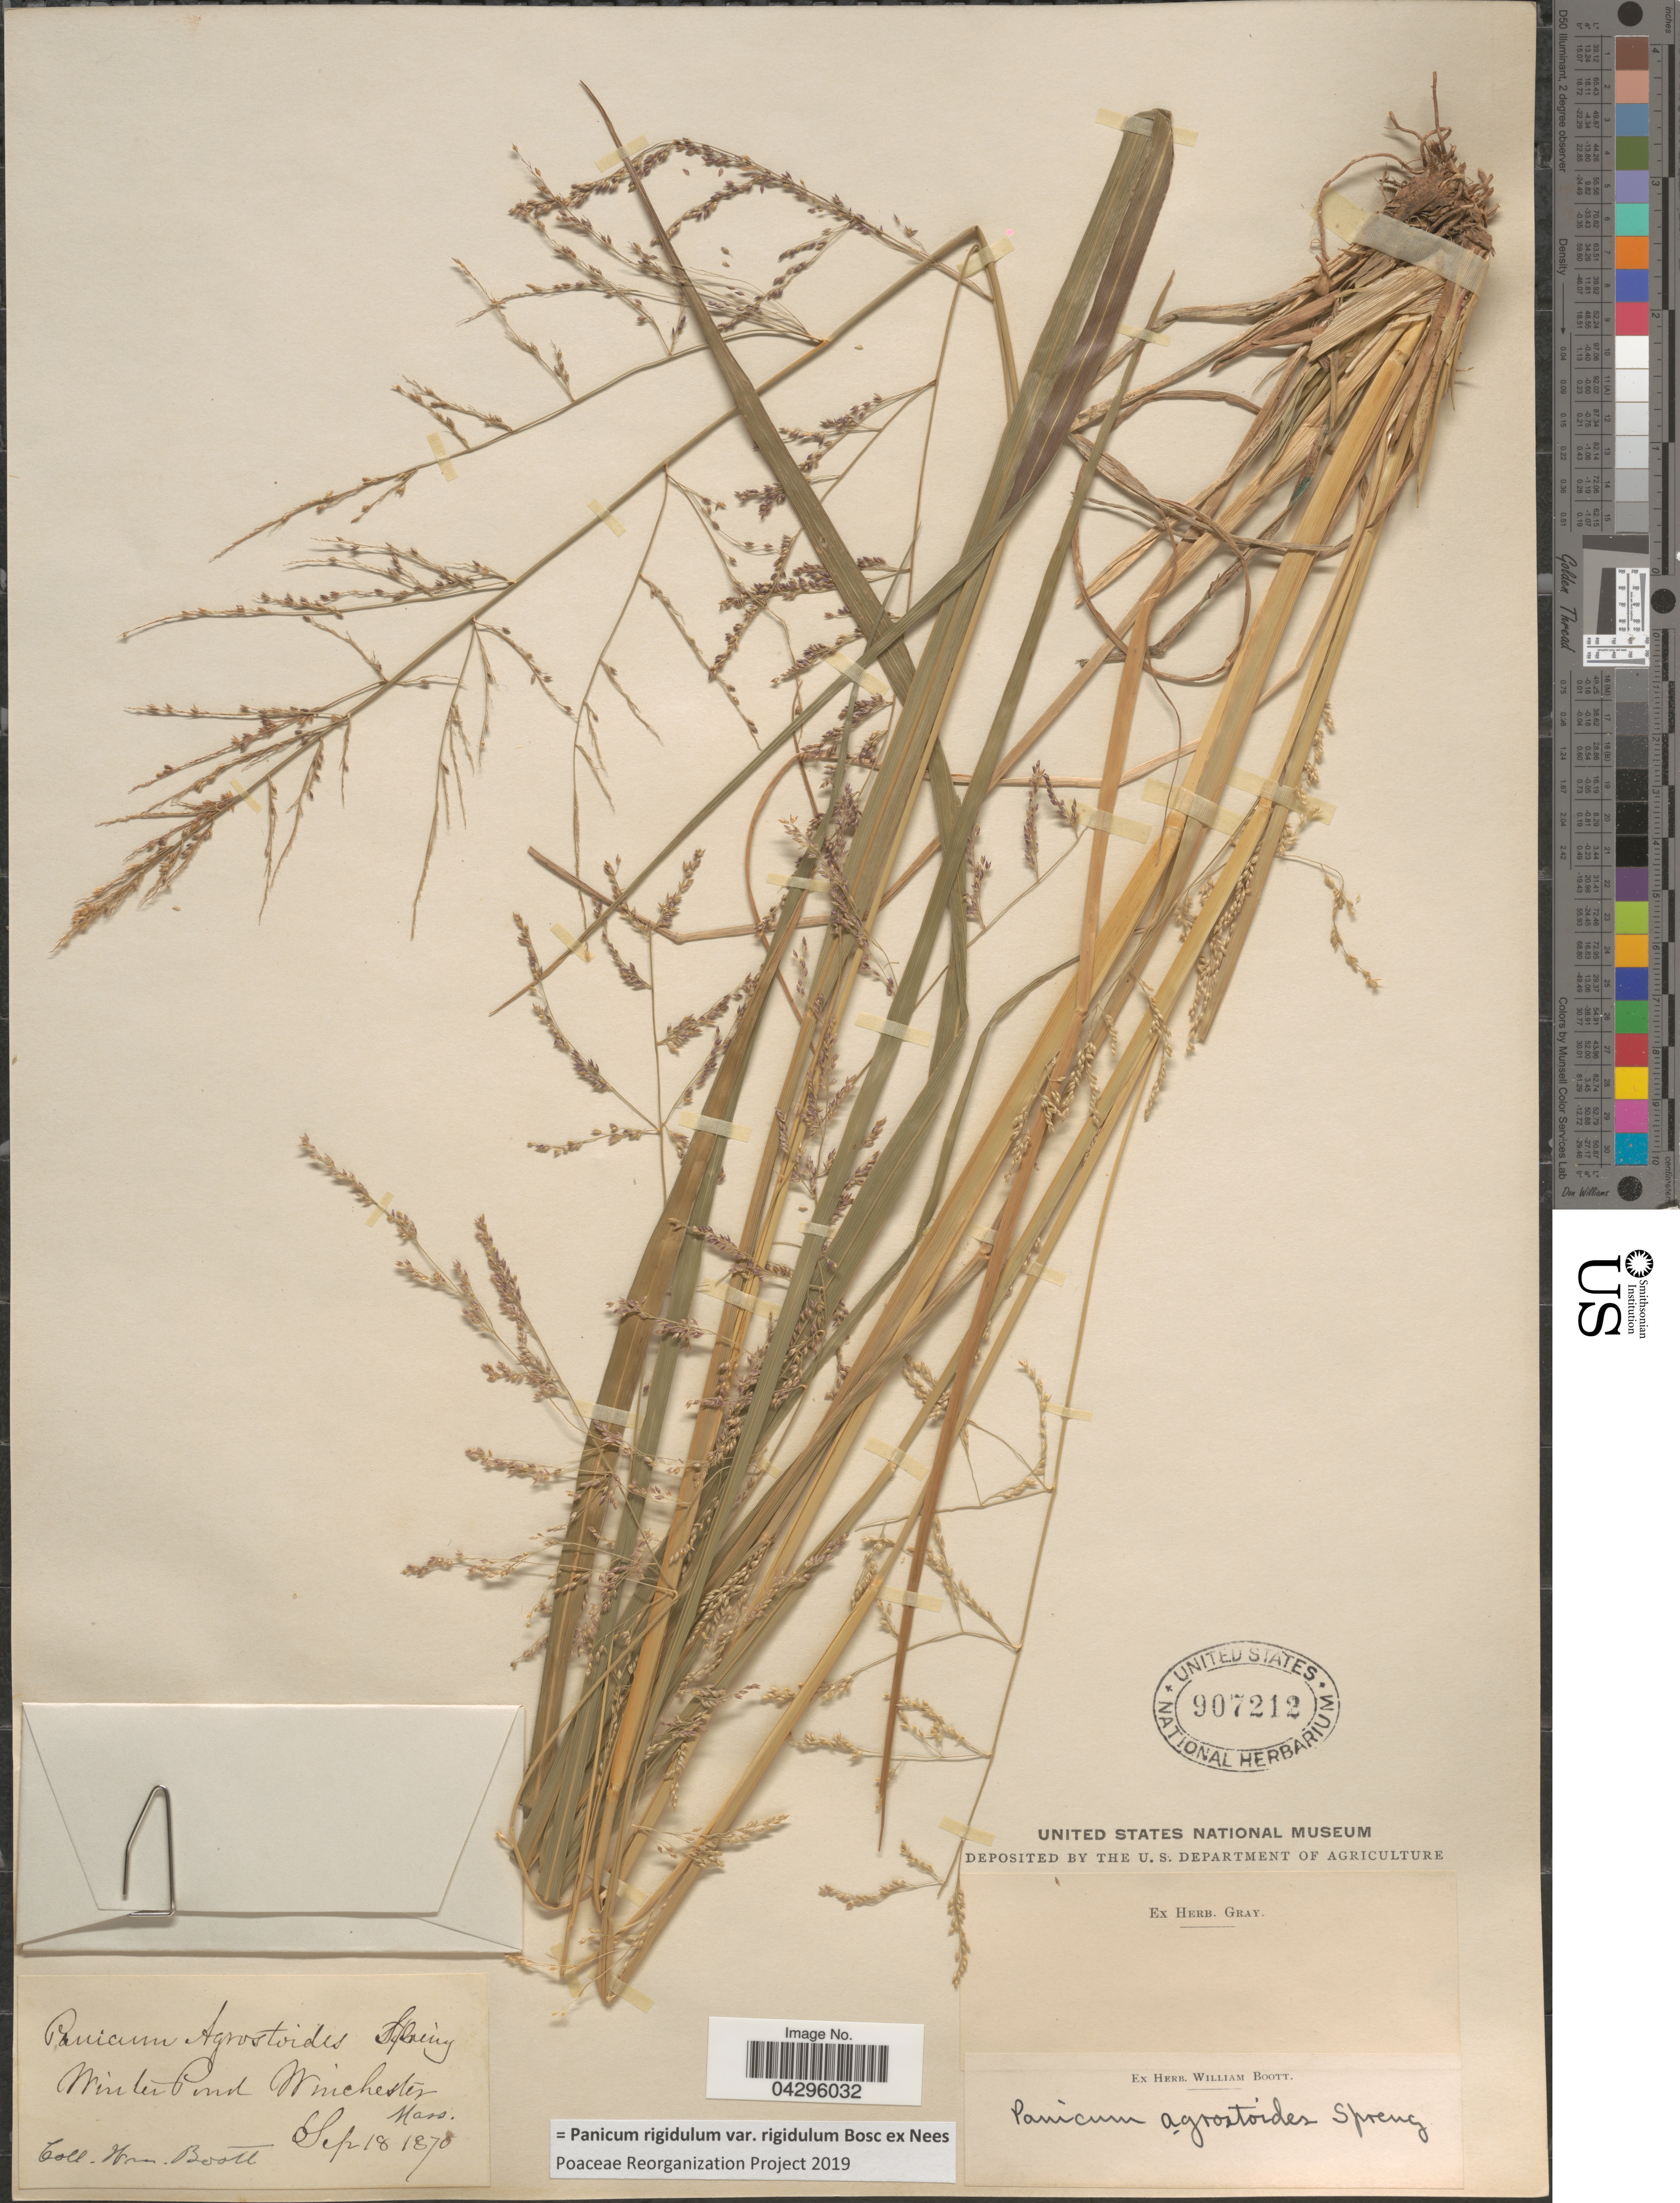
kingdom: Plantae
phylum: Tracheophyta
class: Liliopsida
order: Poales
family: Poaceae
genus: Panicum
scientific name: Panicum rigidulum var. rigidulum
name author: Bosc ex Nees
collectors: W. Boott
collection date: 1870-09-18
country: United States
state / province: Massachusetts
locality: Winter Pond Winchester.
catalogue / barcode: US 907212